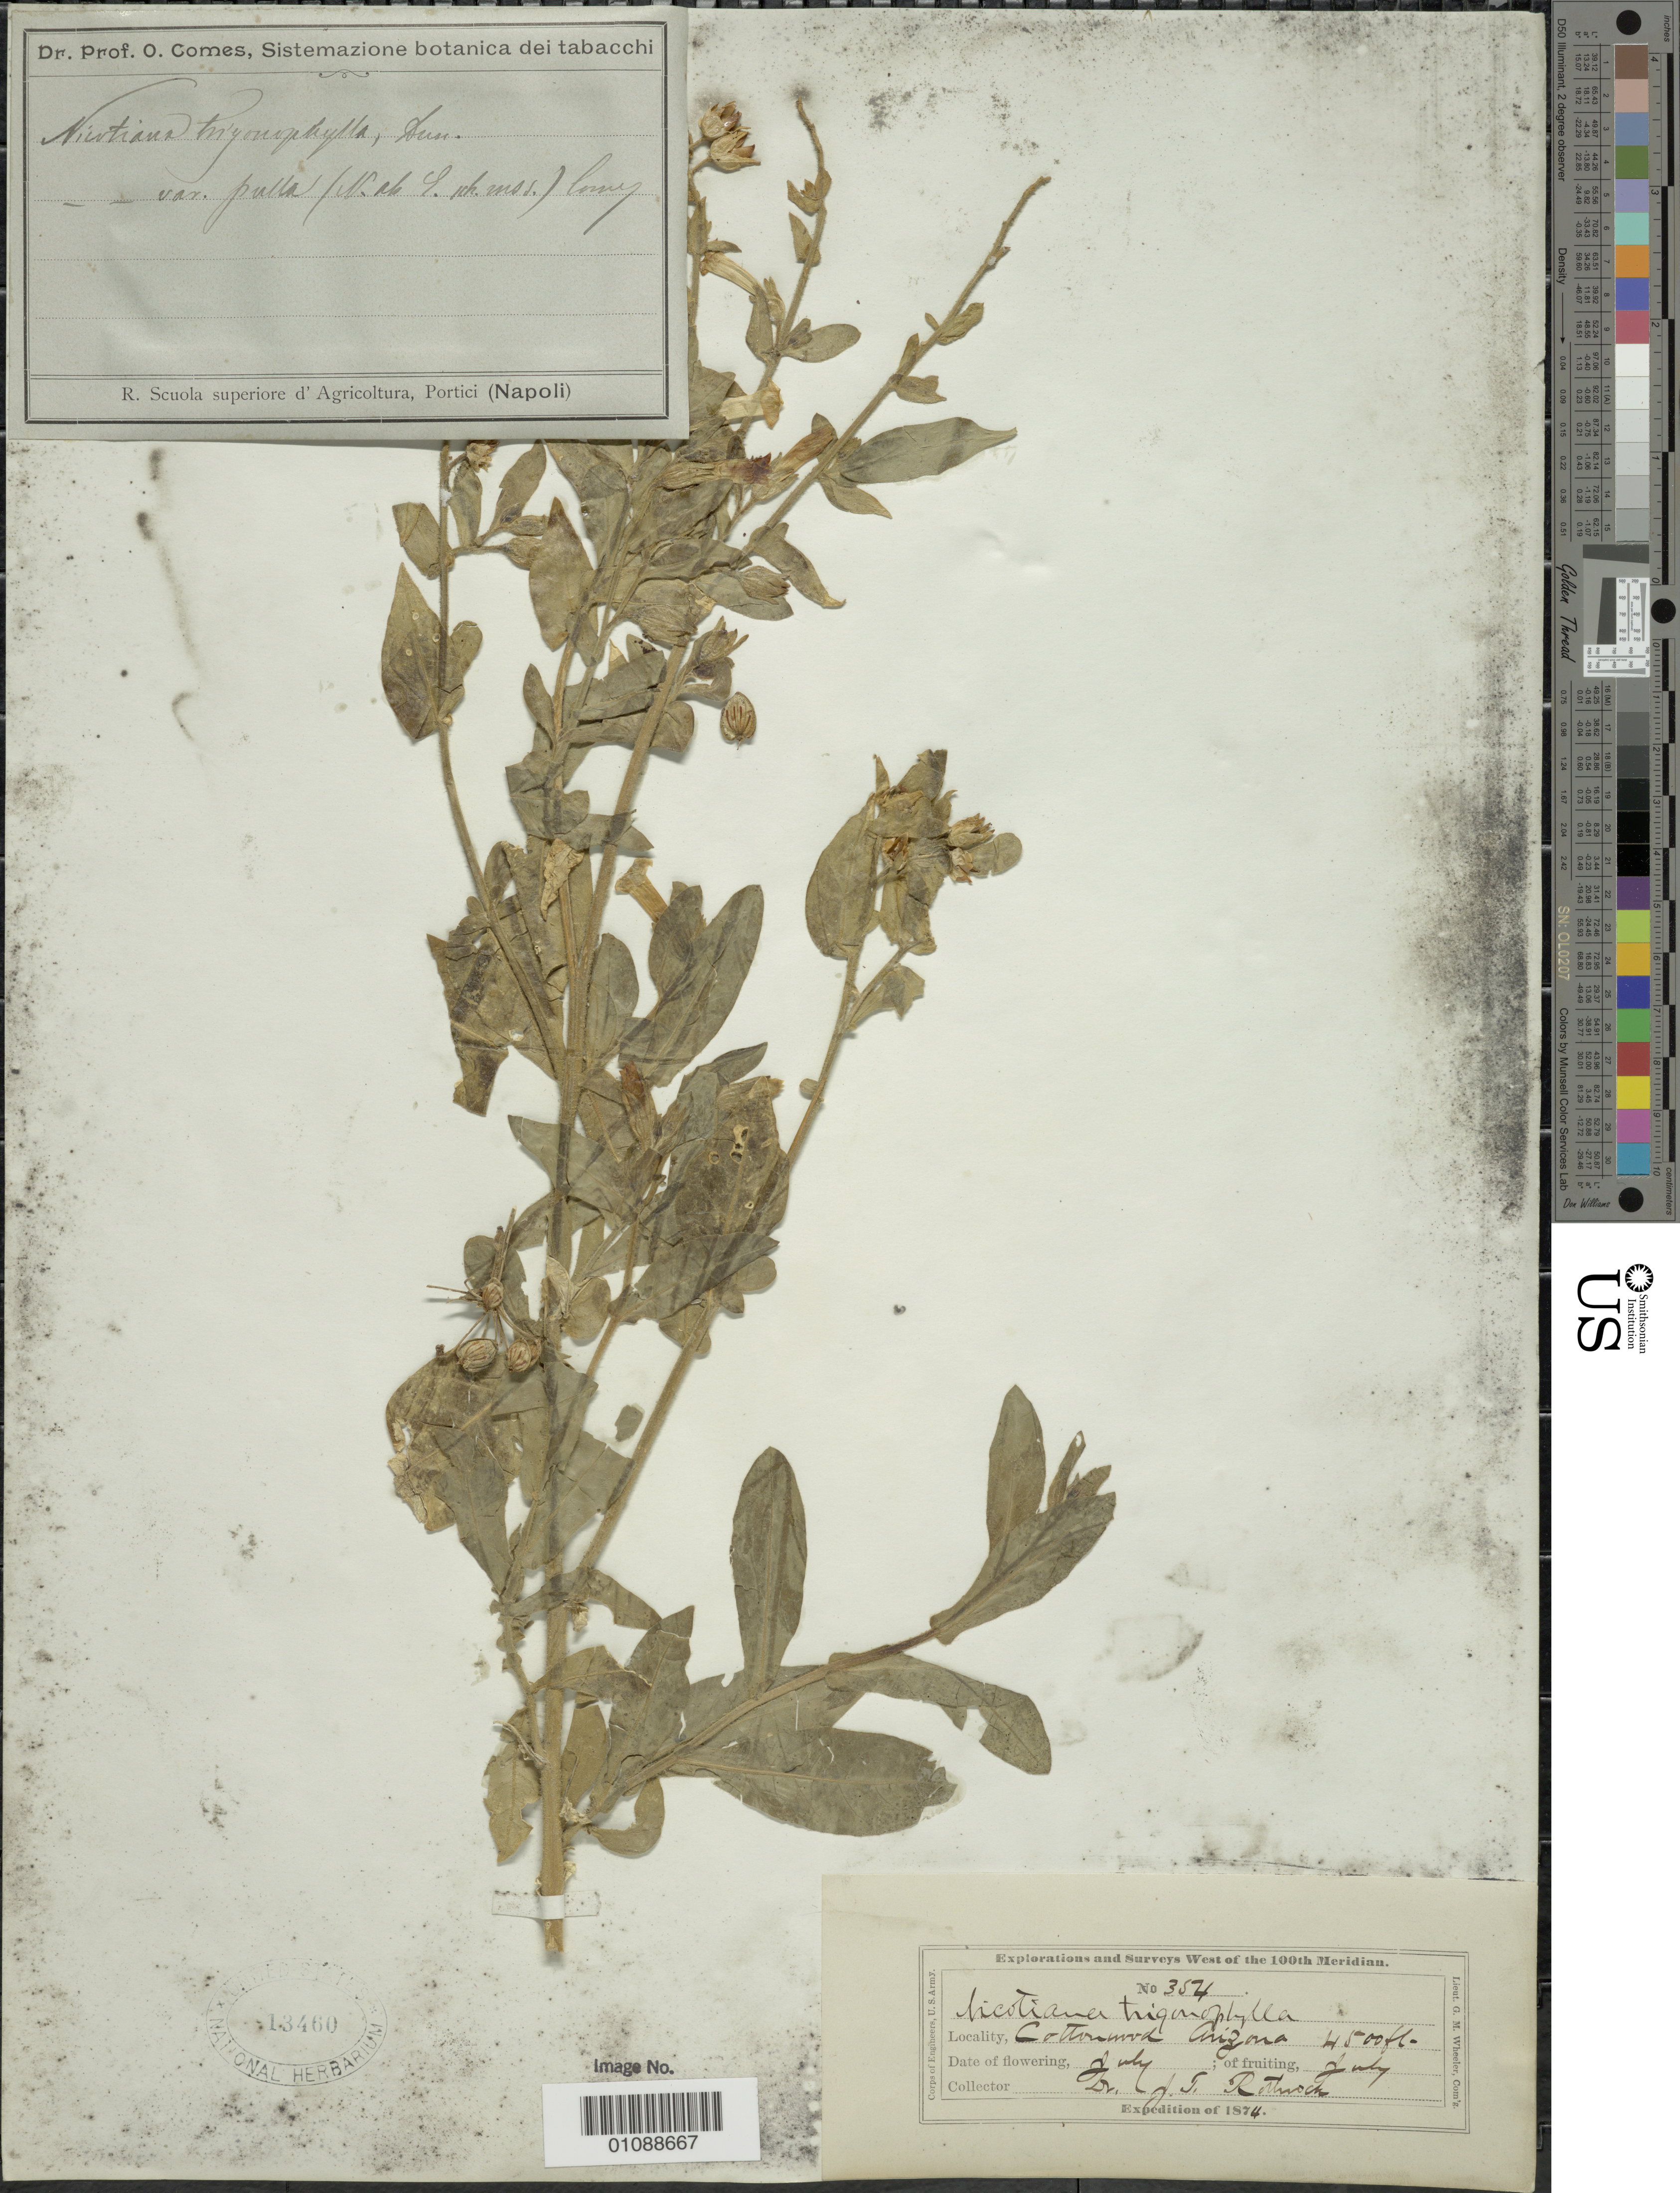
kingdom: Plantae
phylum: Tracheophyta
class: Magnoliopsida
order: Solanales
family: Solanaceae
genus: Nicotiana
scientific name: Nicotiana trigonophylla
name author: Dunal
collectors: J. T. Rothrock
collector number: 354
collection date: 1874-07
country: United States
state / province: Arizona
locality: Cottonwood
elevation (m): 1372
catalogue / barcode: US 13460